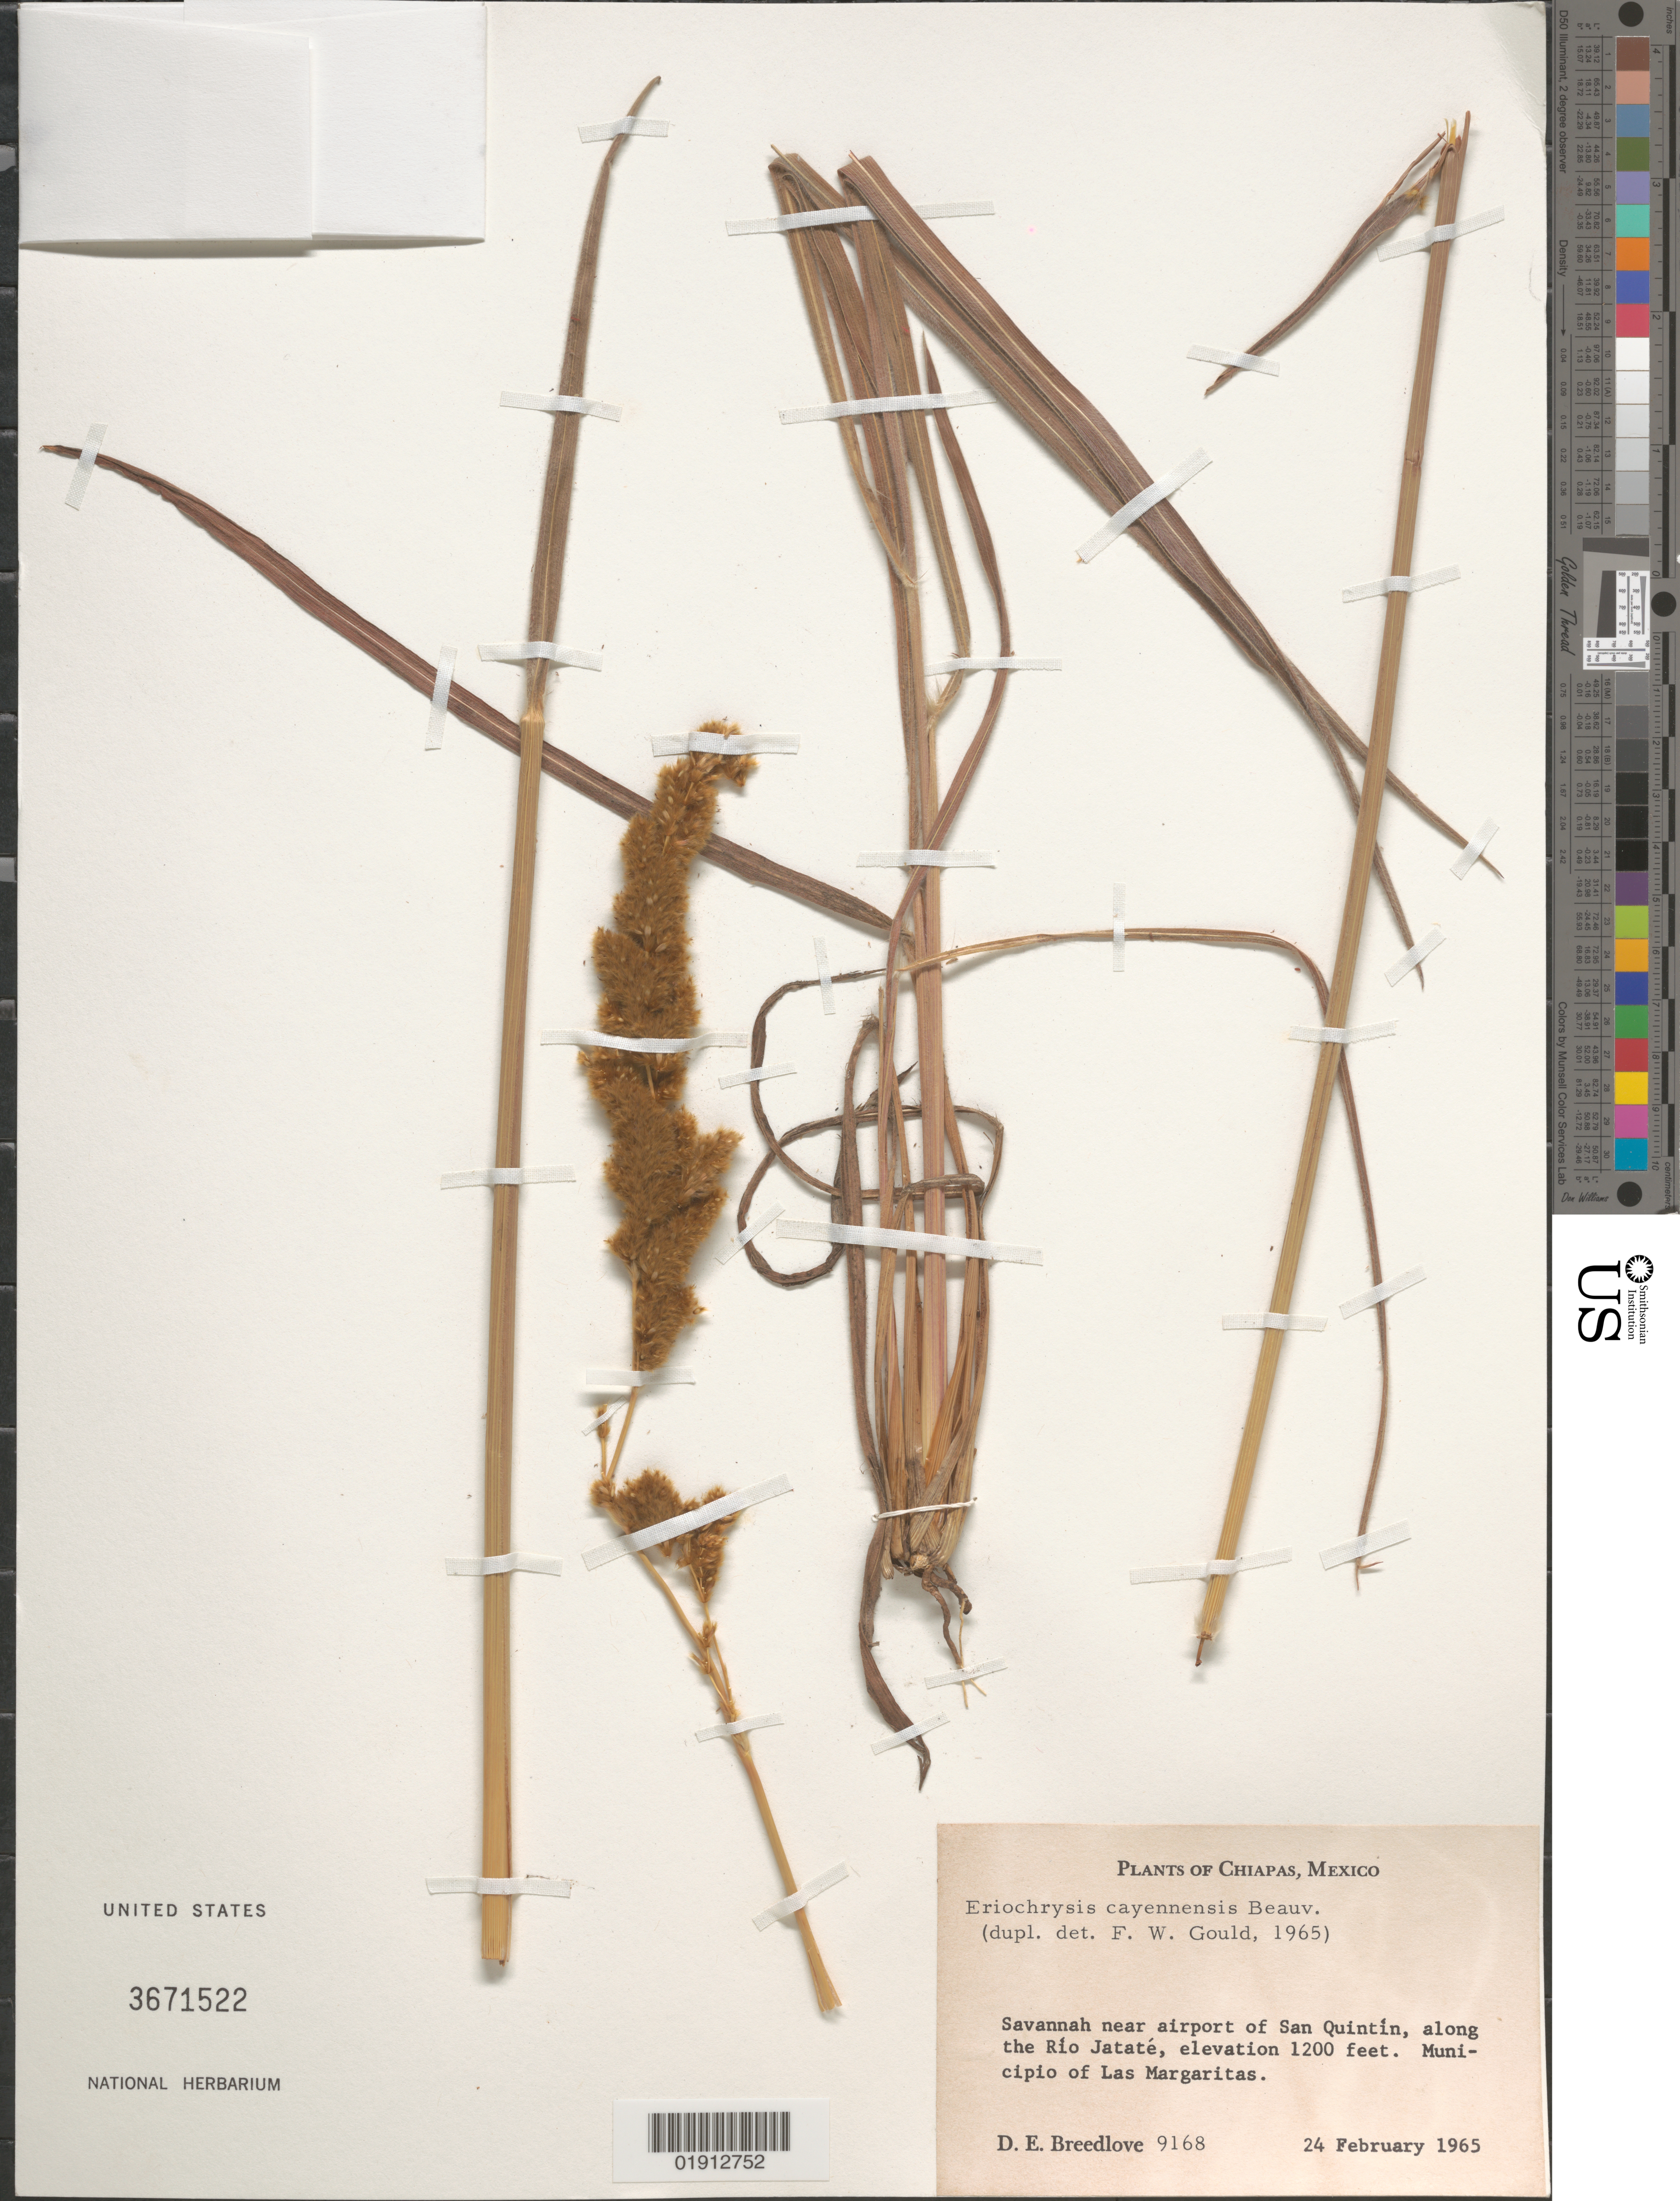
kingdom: Plantae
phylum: Tracheophyta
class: Liliopsida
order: Poales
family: Poaceae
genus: Eriochrysis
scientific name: Eriochrysis cayennensis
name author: P. Beauv.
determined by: Gould, F. W.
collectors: D. E. Breedlove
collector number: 9168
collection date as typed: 24 February 1965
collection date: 1965-02-24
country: Mexico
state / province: Chiapas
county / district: Las Margaritas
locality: Near airport of San Quintin, along the Rio Jatate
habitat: Savannah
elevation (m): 366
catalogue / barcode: US 3671522